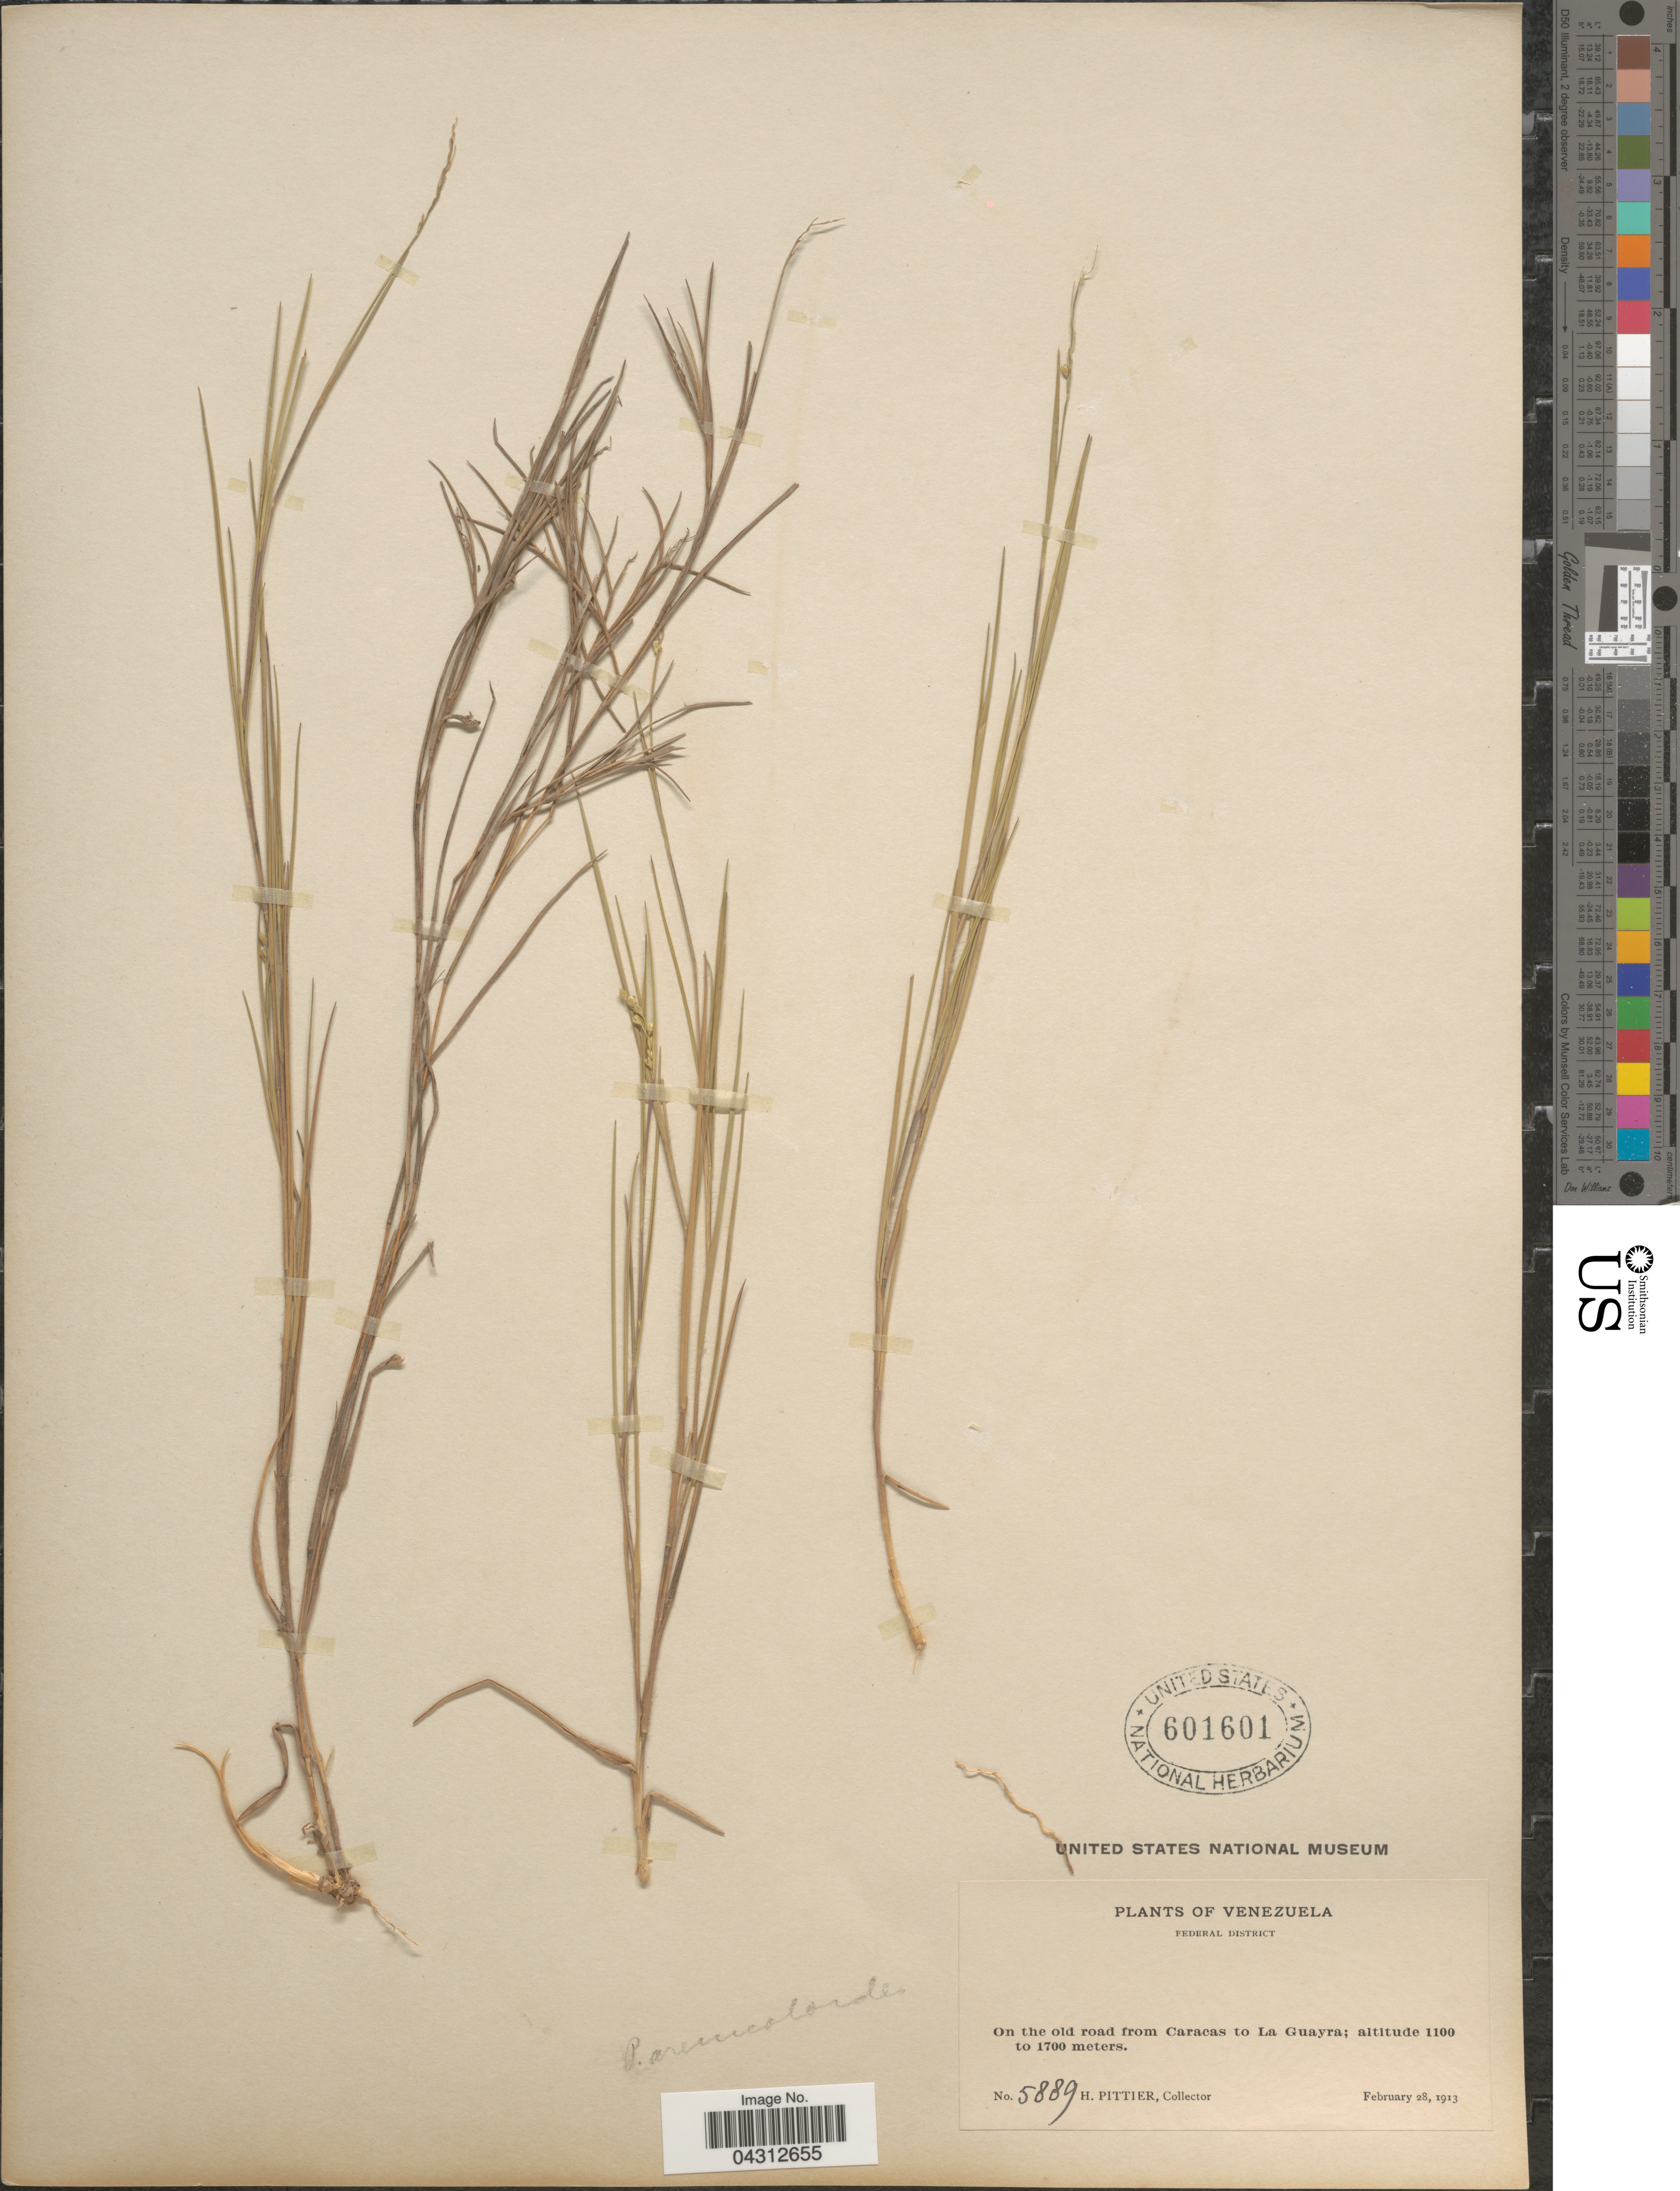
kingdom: Plantae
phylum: Tracheophyta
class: Liliopsida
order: Poales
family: Poaceae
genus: Dichanthelium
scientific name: Dichanthelium aciculare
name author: (Desv. ex Poir.) Gould & C.A. Clark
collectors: H. F. Pittier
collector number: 5889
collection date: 1913-02-28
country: Venezuela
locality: Federal District. On the old road from Caracas to La Guayra.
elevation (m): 1100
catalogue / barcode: US 601601